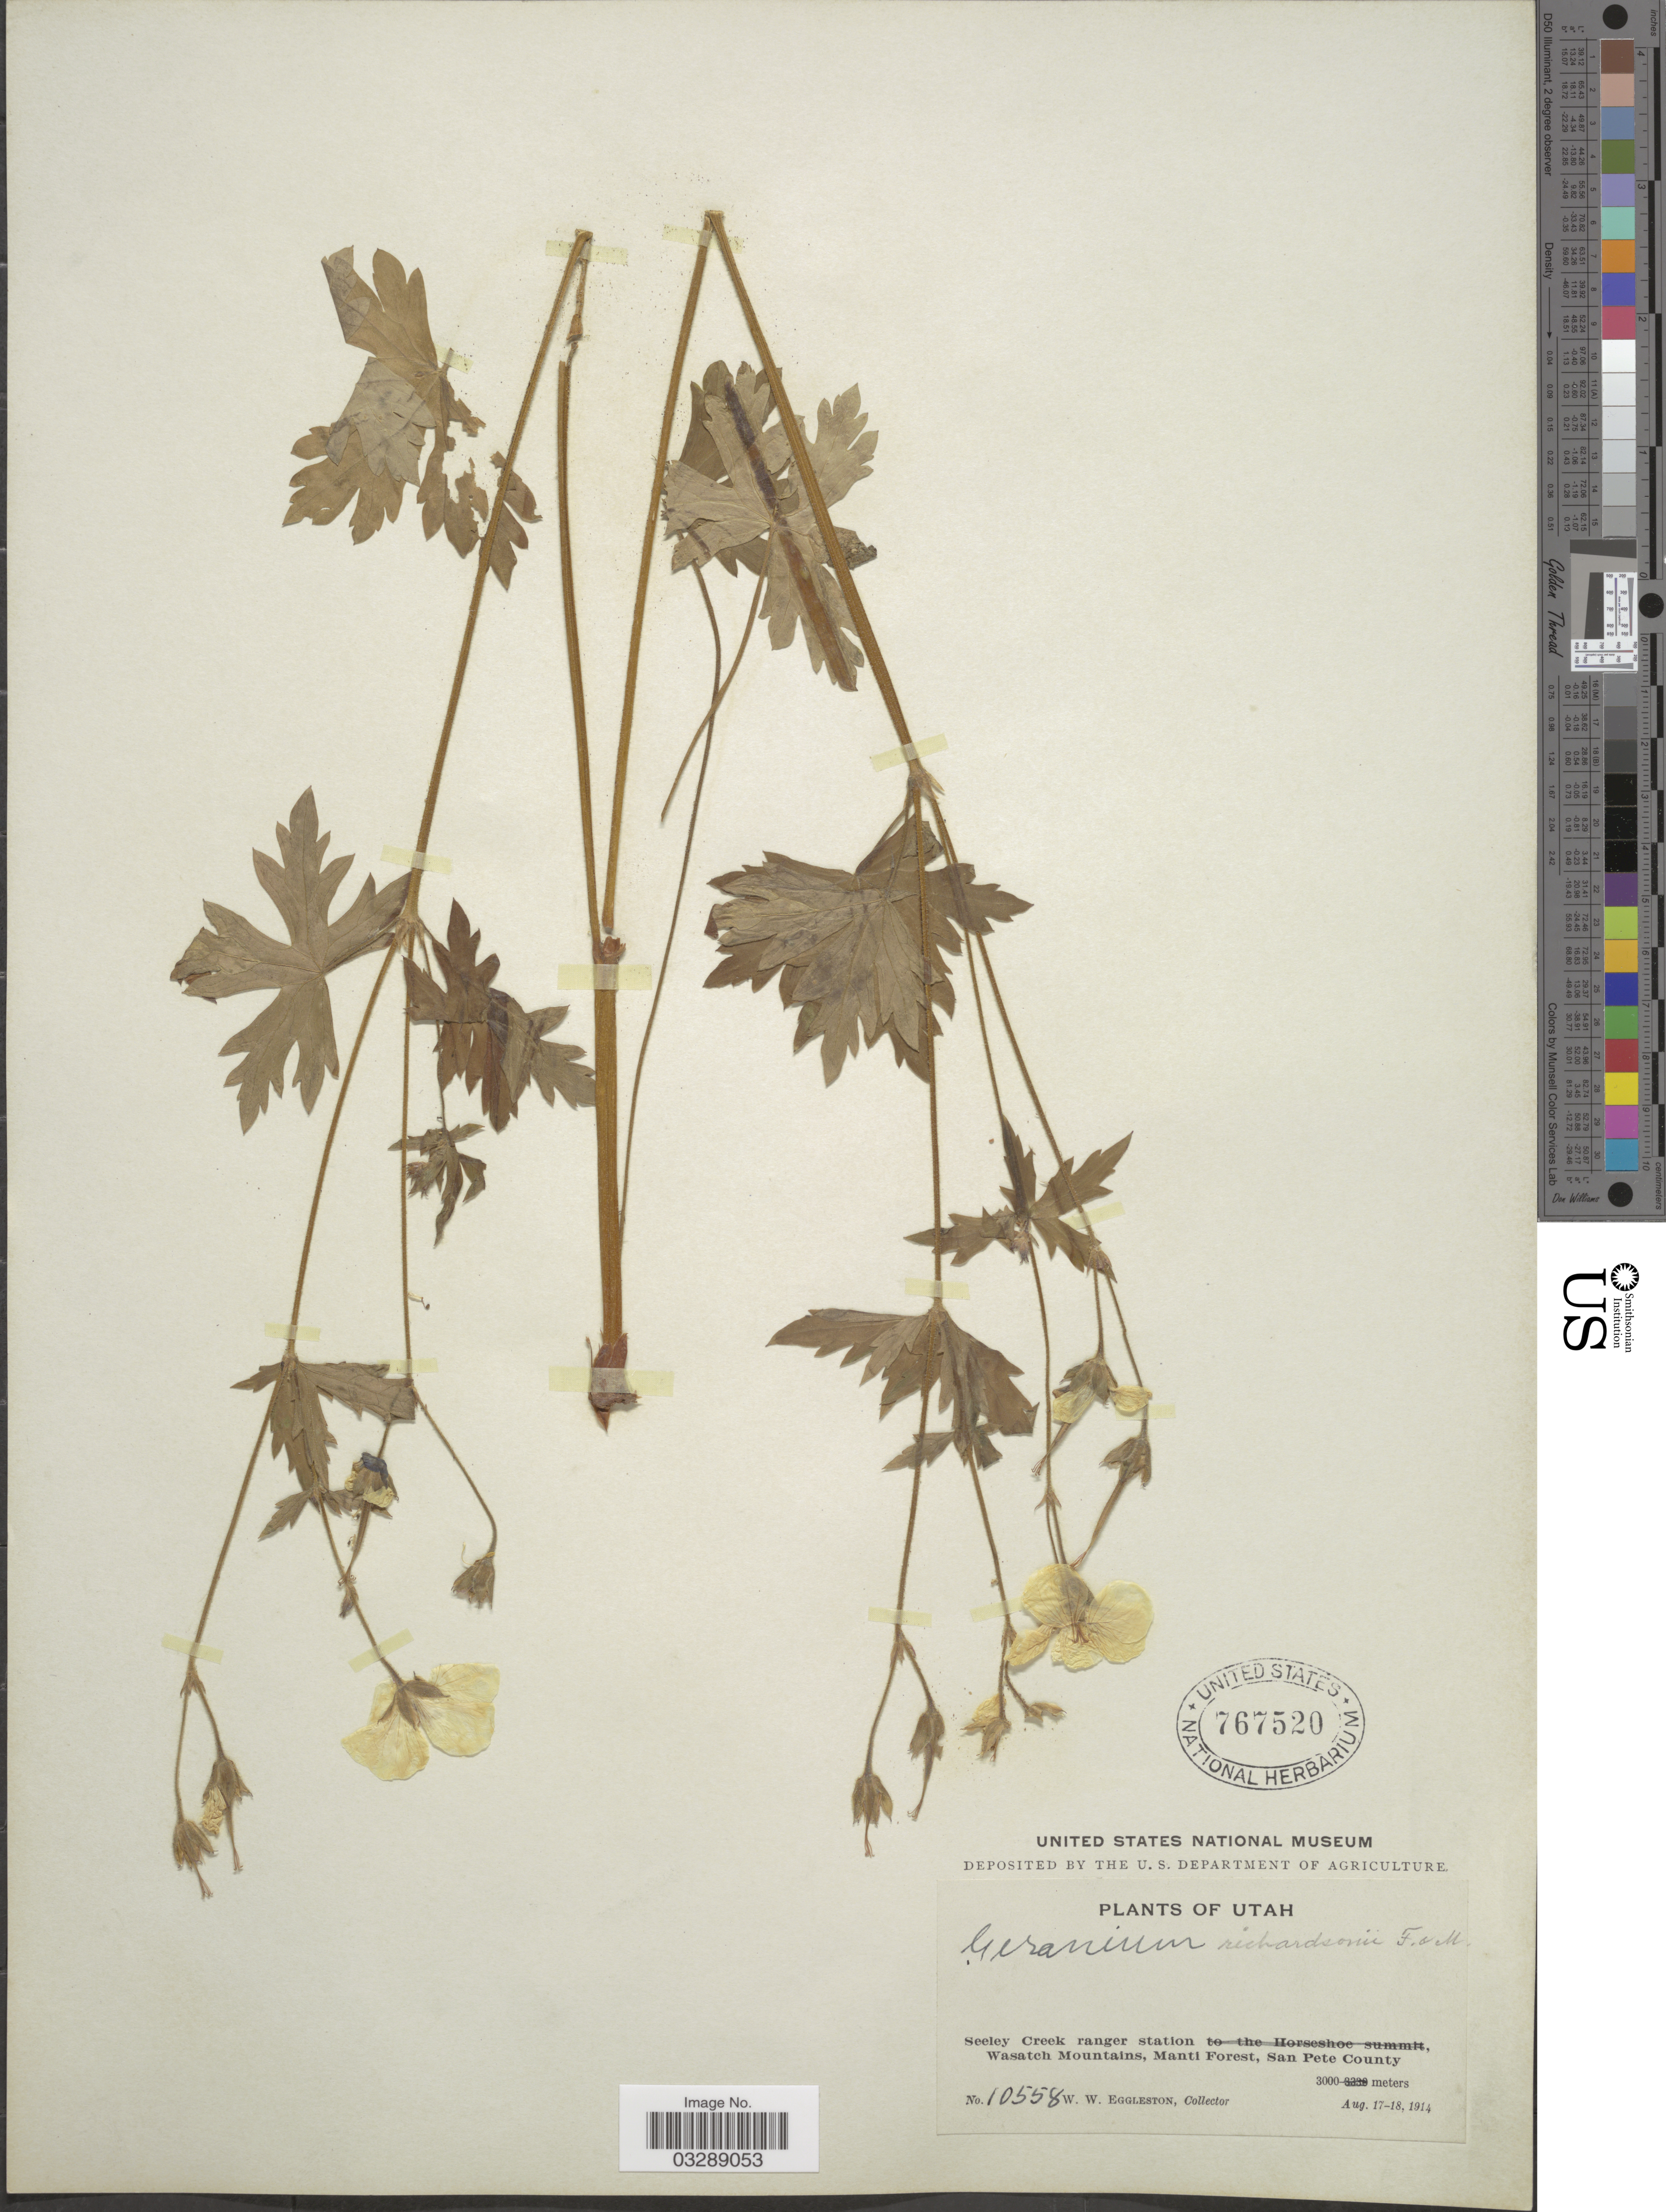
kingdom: Plantae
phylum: Tracheophyta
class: Magnoliopsida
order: Geraniales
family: Geraniaceae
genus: Geranium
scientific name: Geranium richardsonii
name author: Fisch. & Trautv.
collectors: W. W. Eggleston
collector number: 10558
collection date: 1914-08-17/1914-08-18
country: United States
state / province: Utah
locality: Seeley Creek ranger station, Wasatch Mountains, Manti Forest, San Pete County.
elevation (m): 3000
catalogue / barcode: US 767520